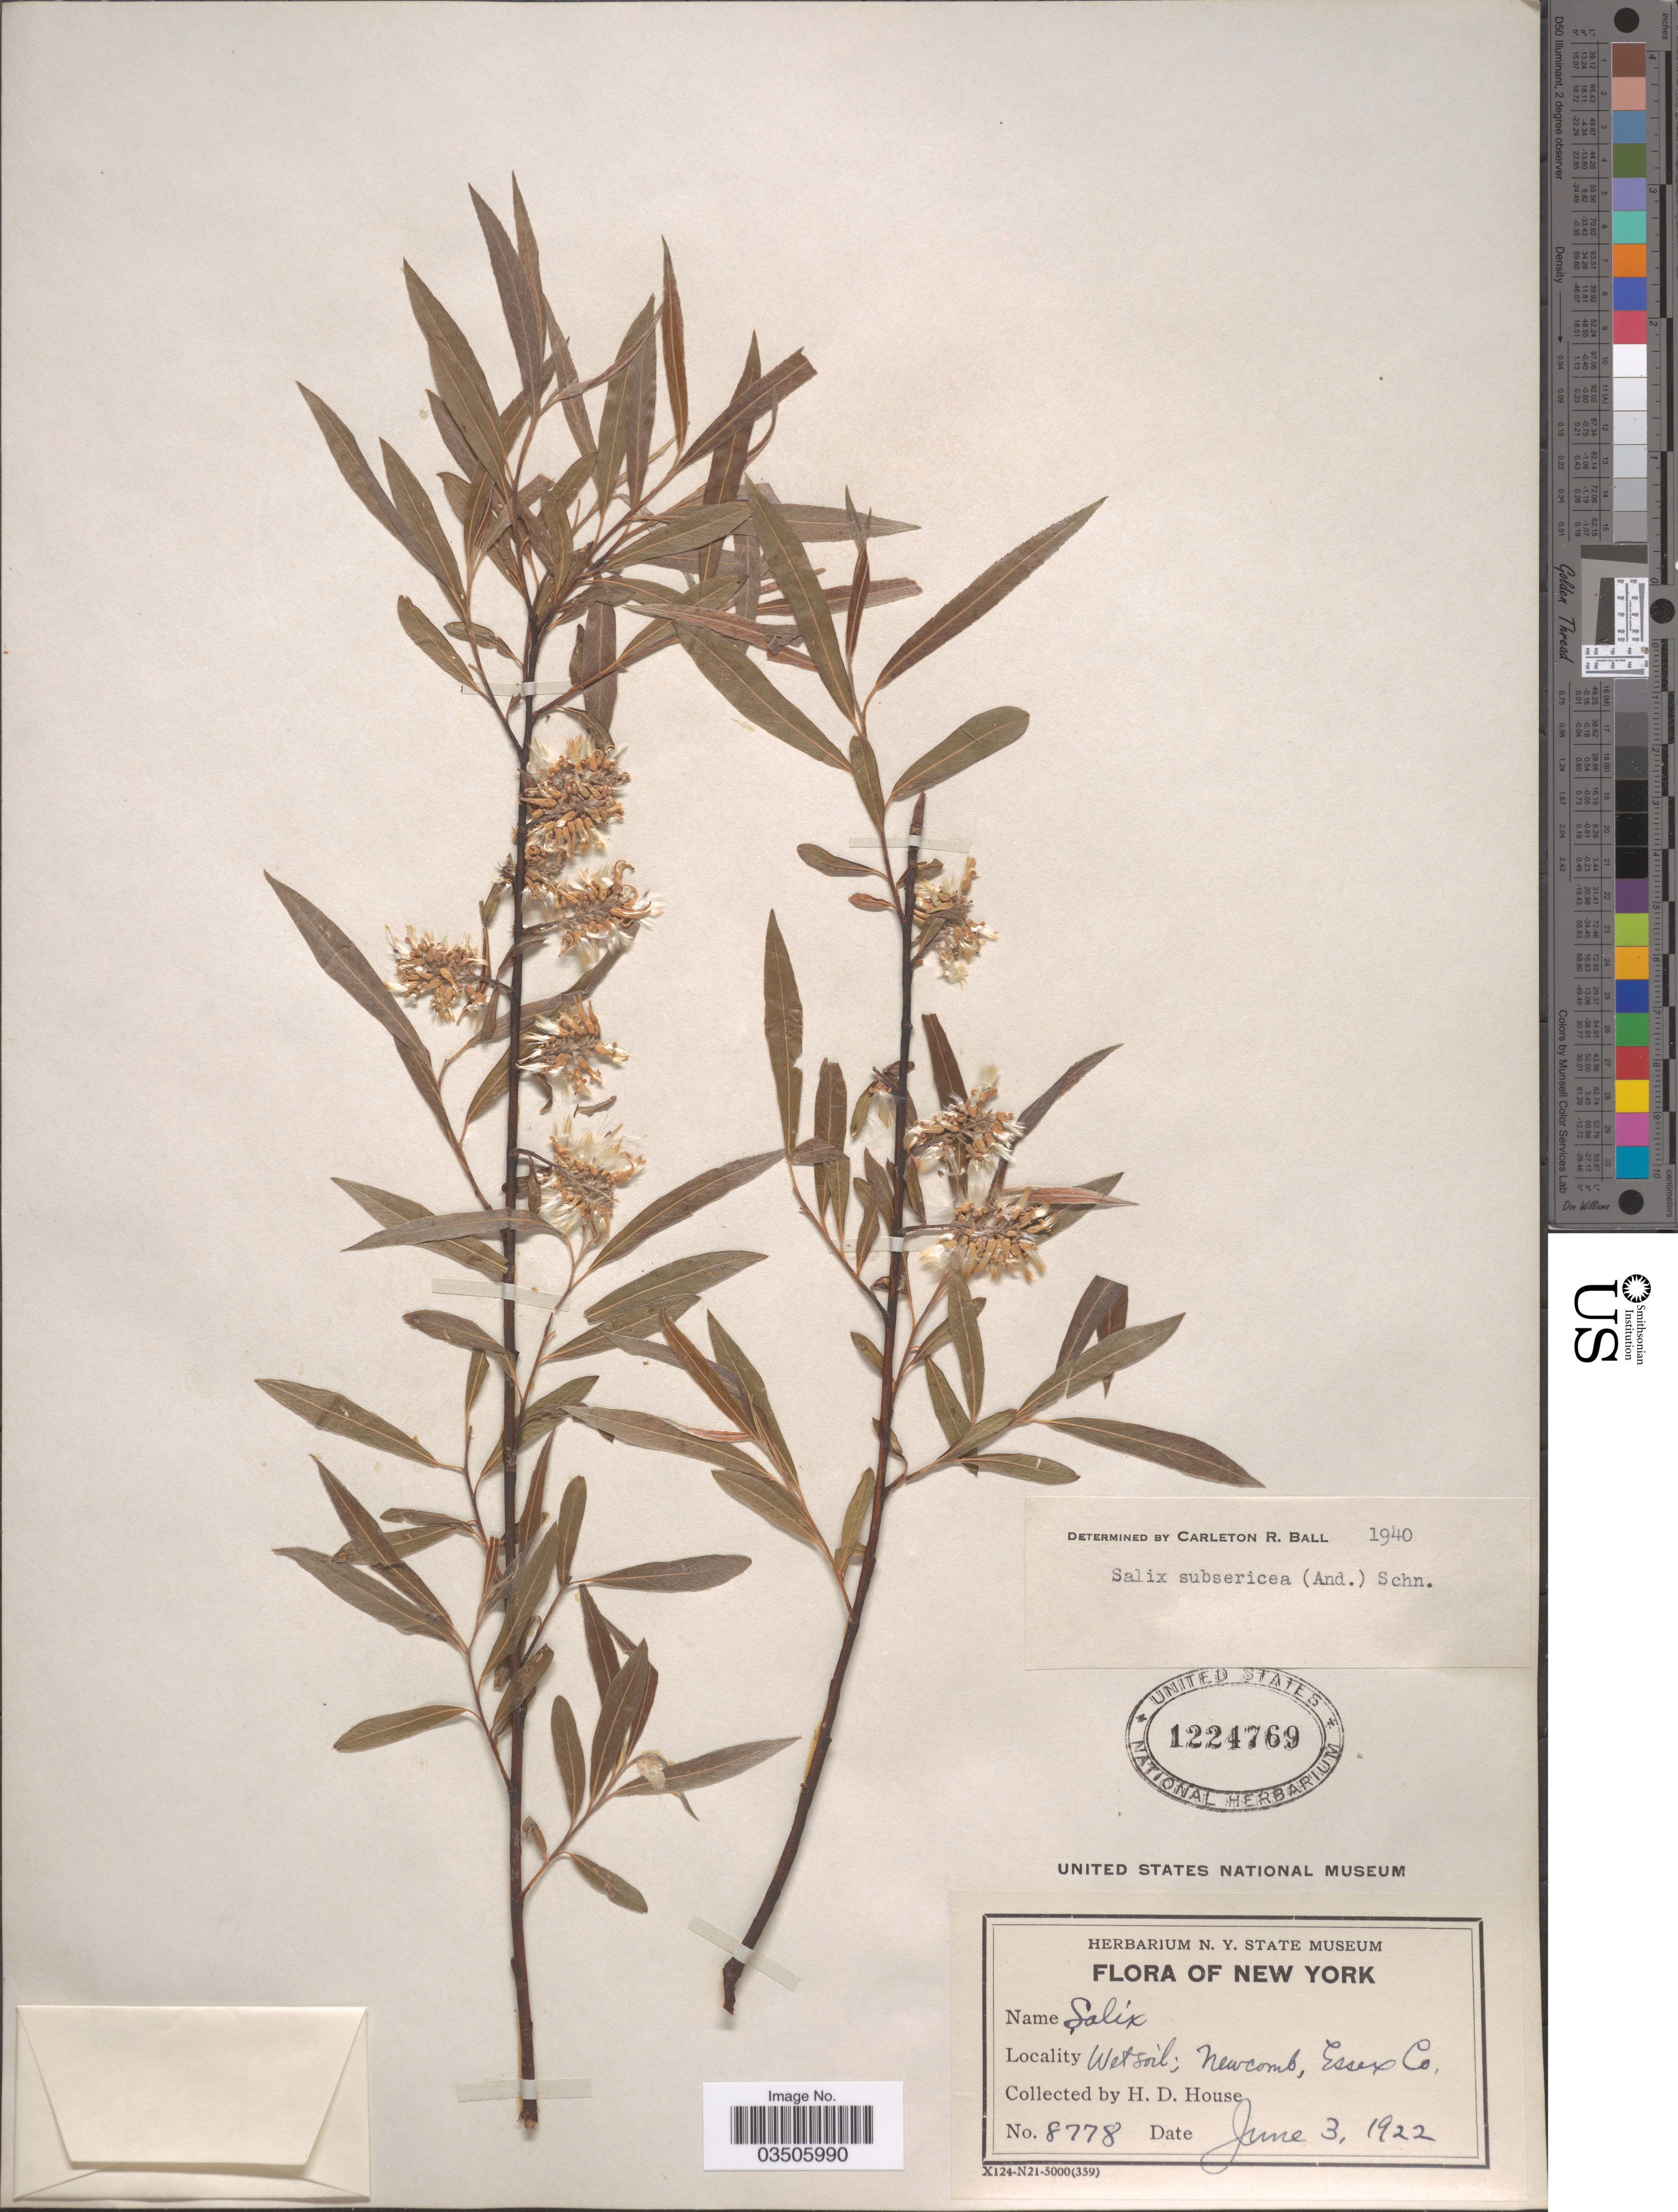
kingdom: Plantae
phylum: Tracheophyta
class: Magnoliopsida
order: Malpighiales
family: Salicaceae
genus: Salix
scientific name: Salix subsericea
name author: (Andersson) C.K. Schneid.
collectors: H. D. House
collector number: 8778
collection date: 1922-06-03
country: United States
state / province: New York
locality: Wet soil; Newcomb, Essex Co.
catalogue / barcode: US 1224769